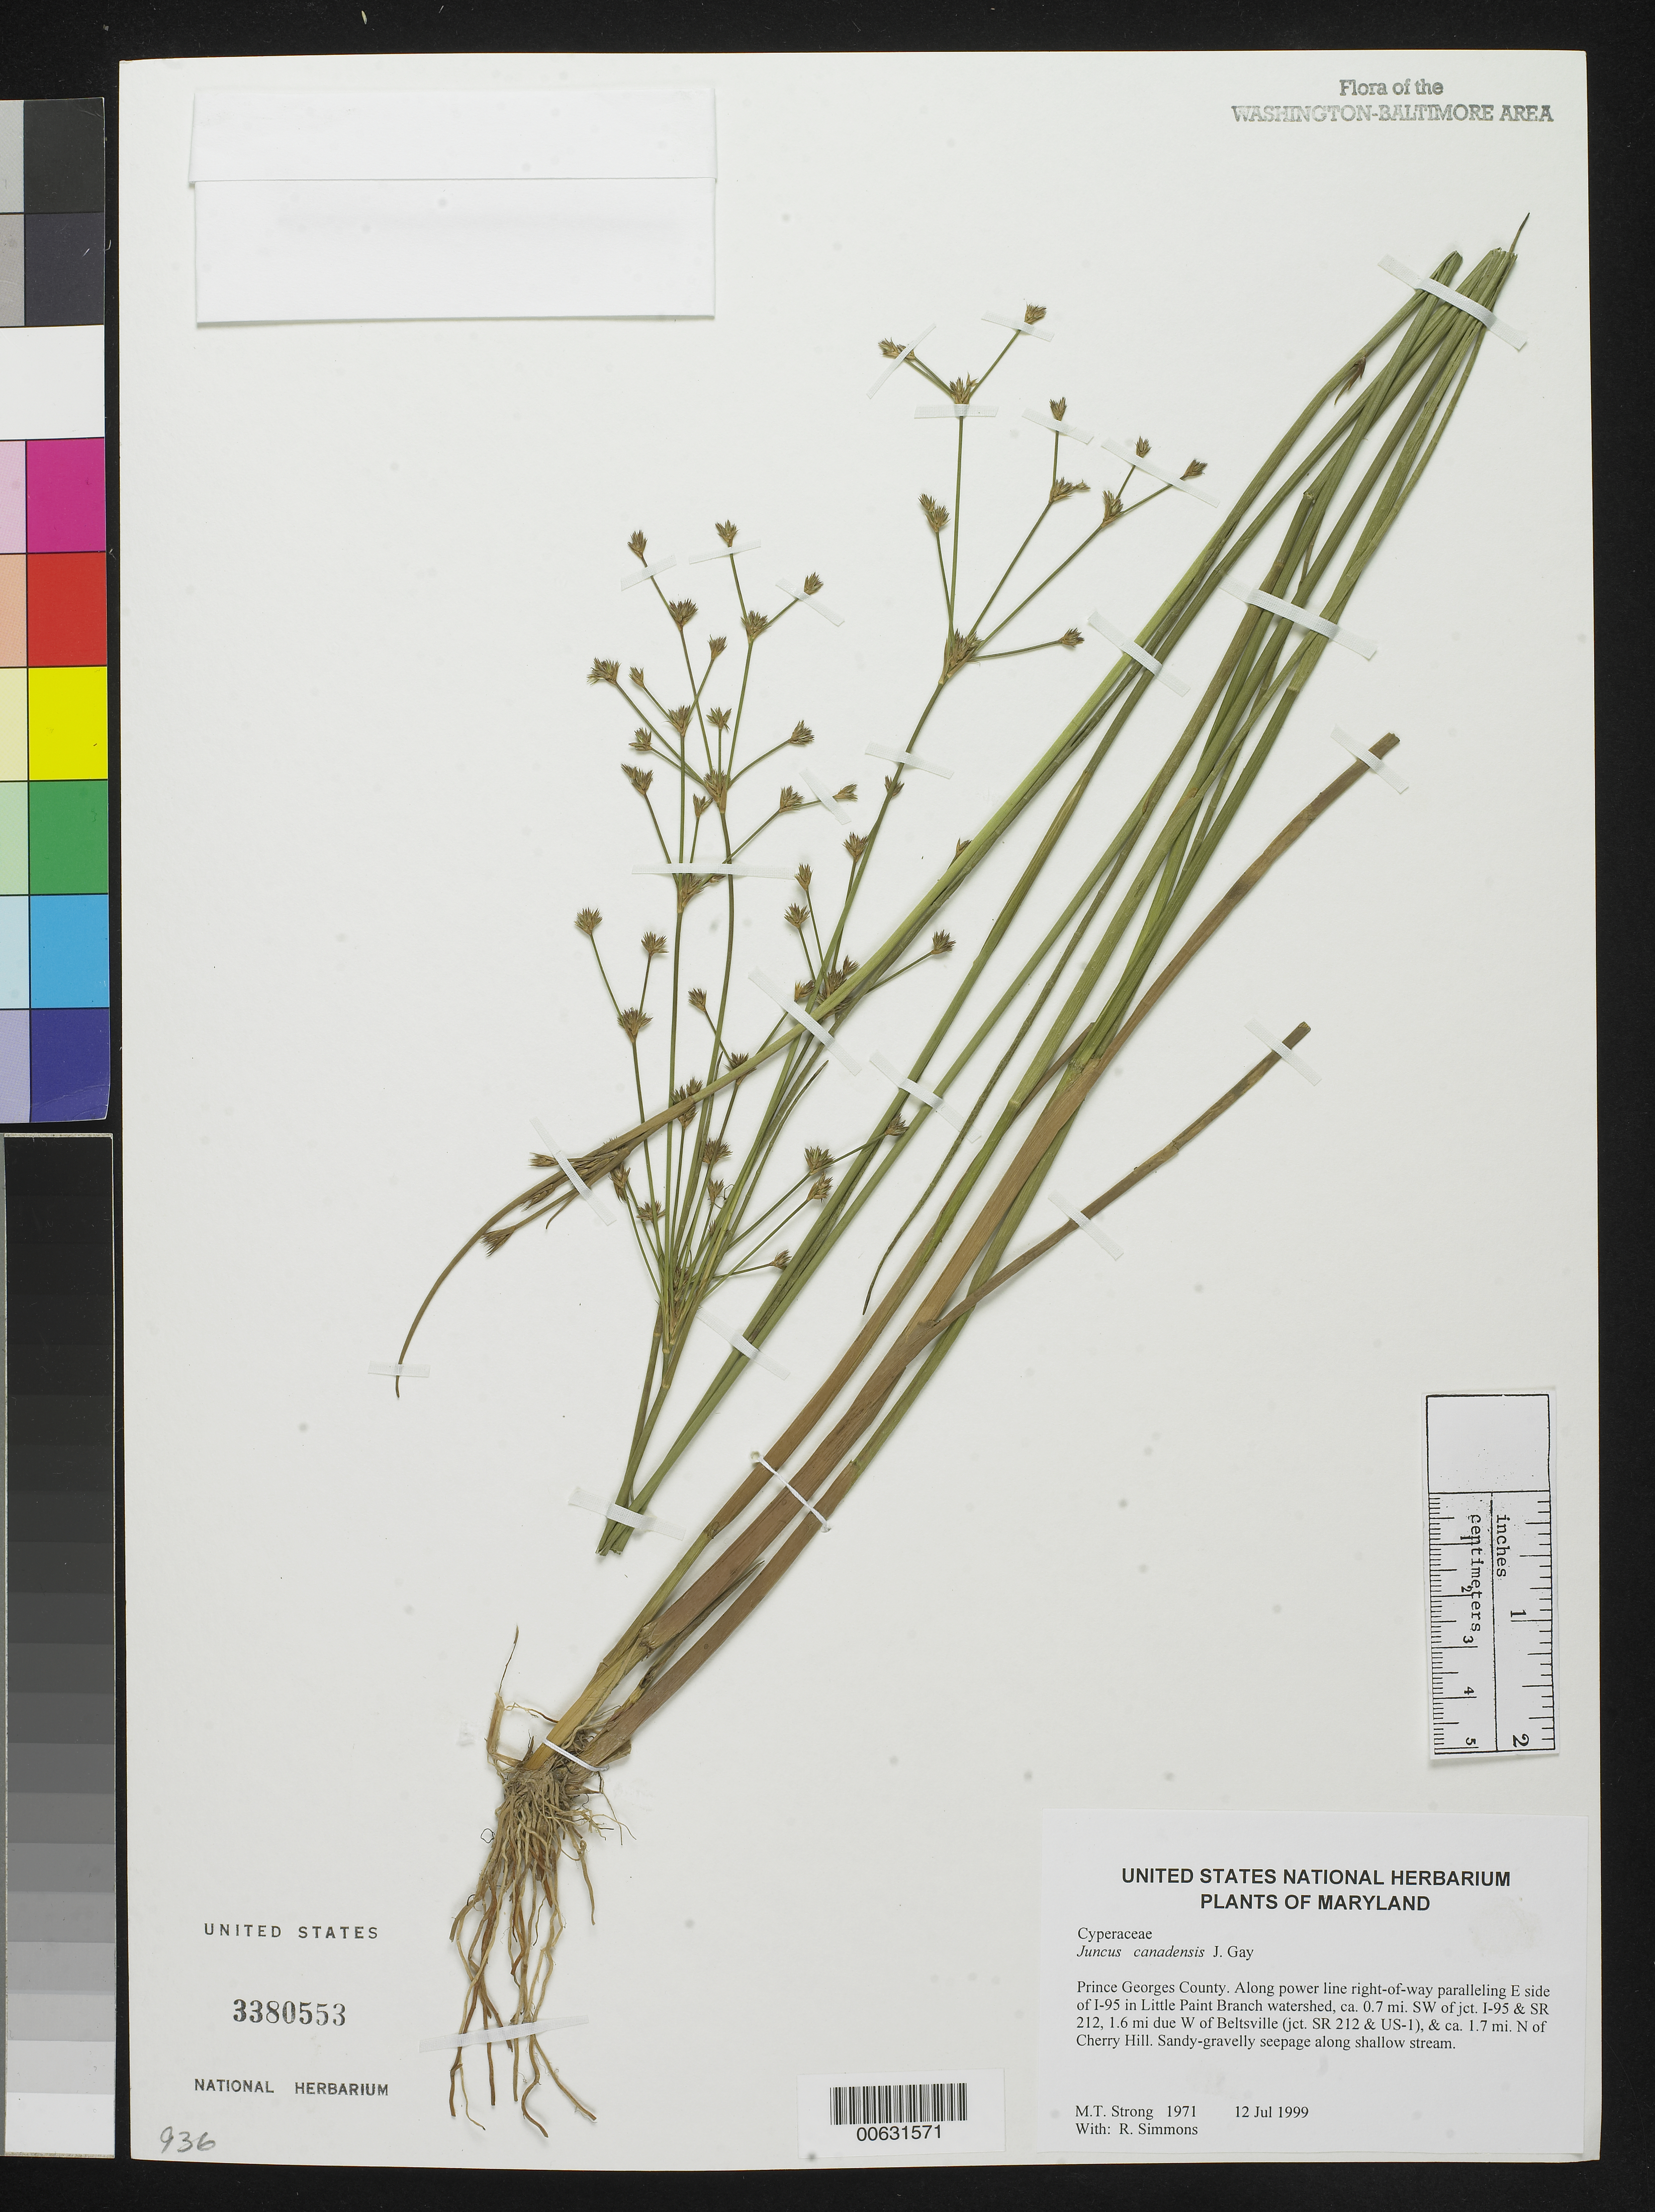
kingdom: Plantae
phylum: Tracheophyta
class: Liliopsida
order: Poales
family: Juncaceae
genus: Juncus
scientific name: Juncus canadensis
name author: J. Gay ex Laharpe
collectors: M. T. Strong & R. Simmons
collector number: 1971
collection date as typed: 12 Jul 1999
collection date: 1999-07-12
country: United States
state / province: Maryland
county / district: Prince George's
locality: Along power line right-of-way paralleling E side of I-95 in Little Paint Branch watershed, ca. 0.7 mi. SW of jct. I-95 & SR 212, 1.6 mi due W of Beltsville (jct. SR 212 & US-1), & ca. 1.7 mi. N of Cherry Hill.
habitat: Sandy-gravelly seepage along shallow stream.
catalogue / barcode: US 3380553